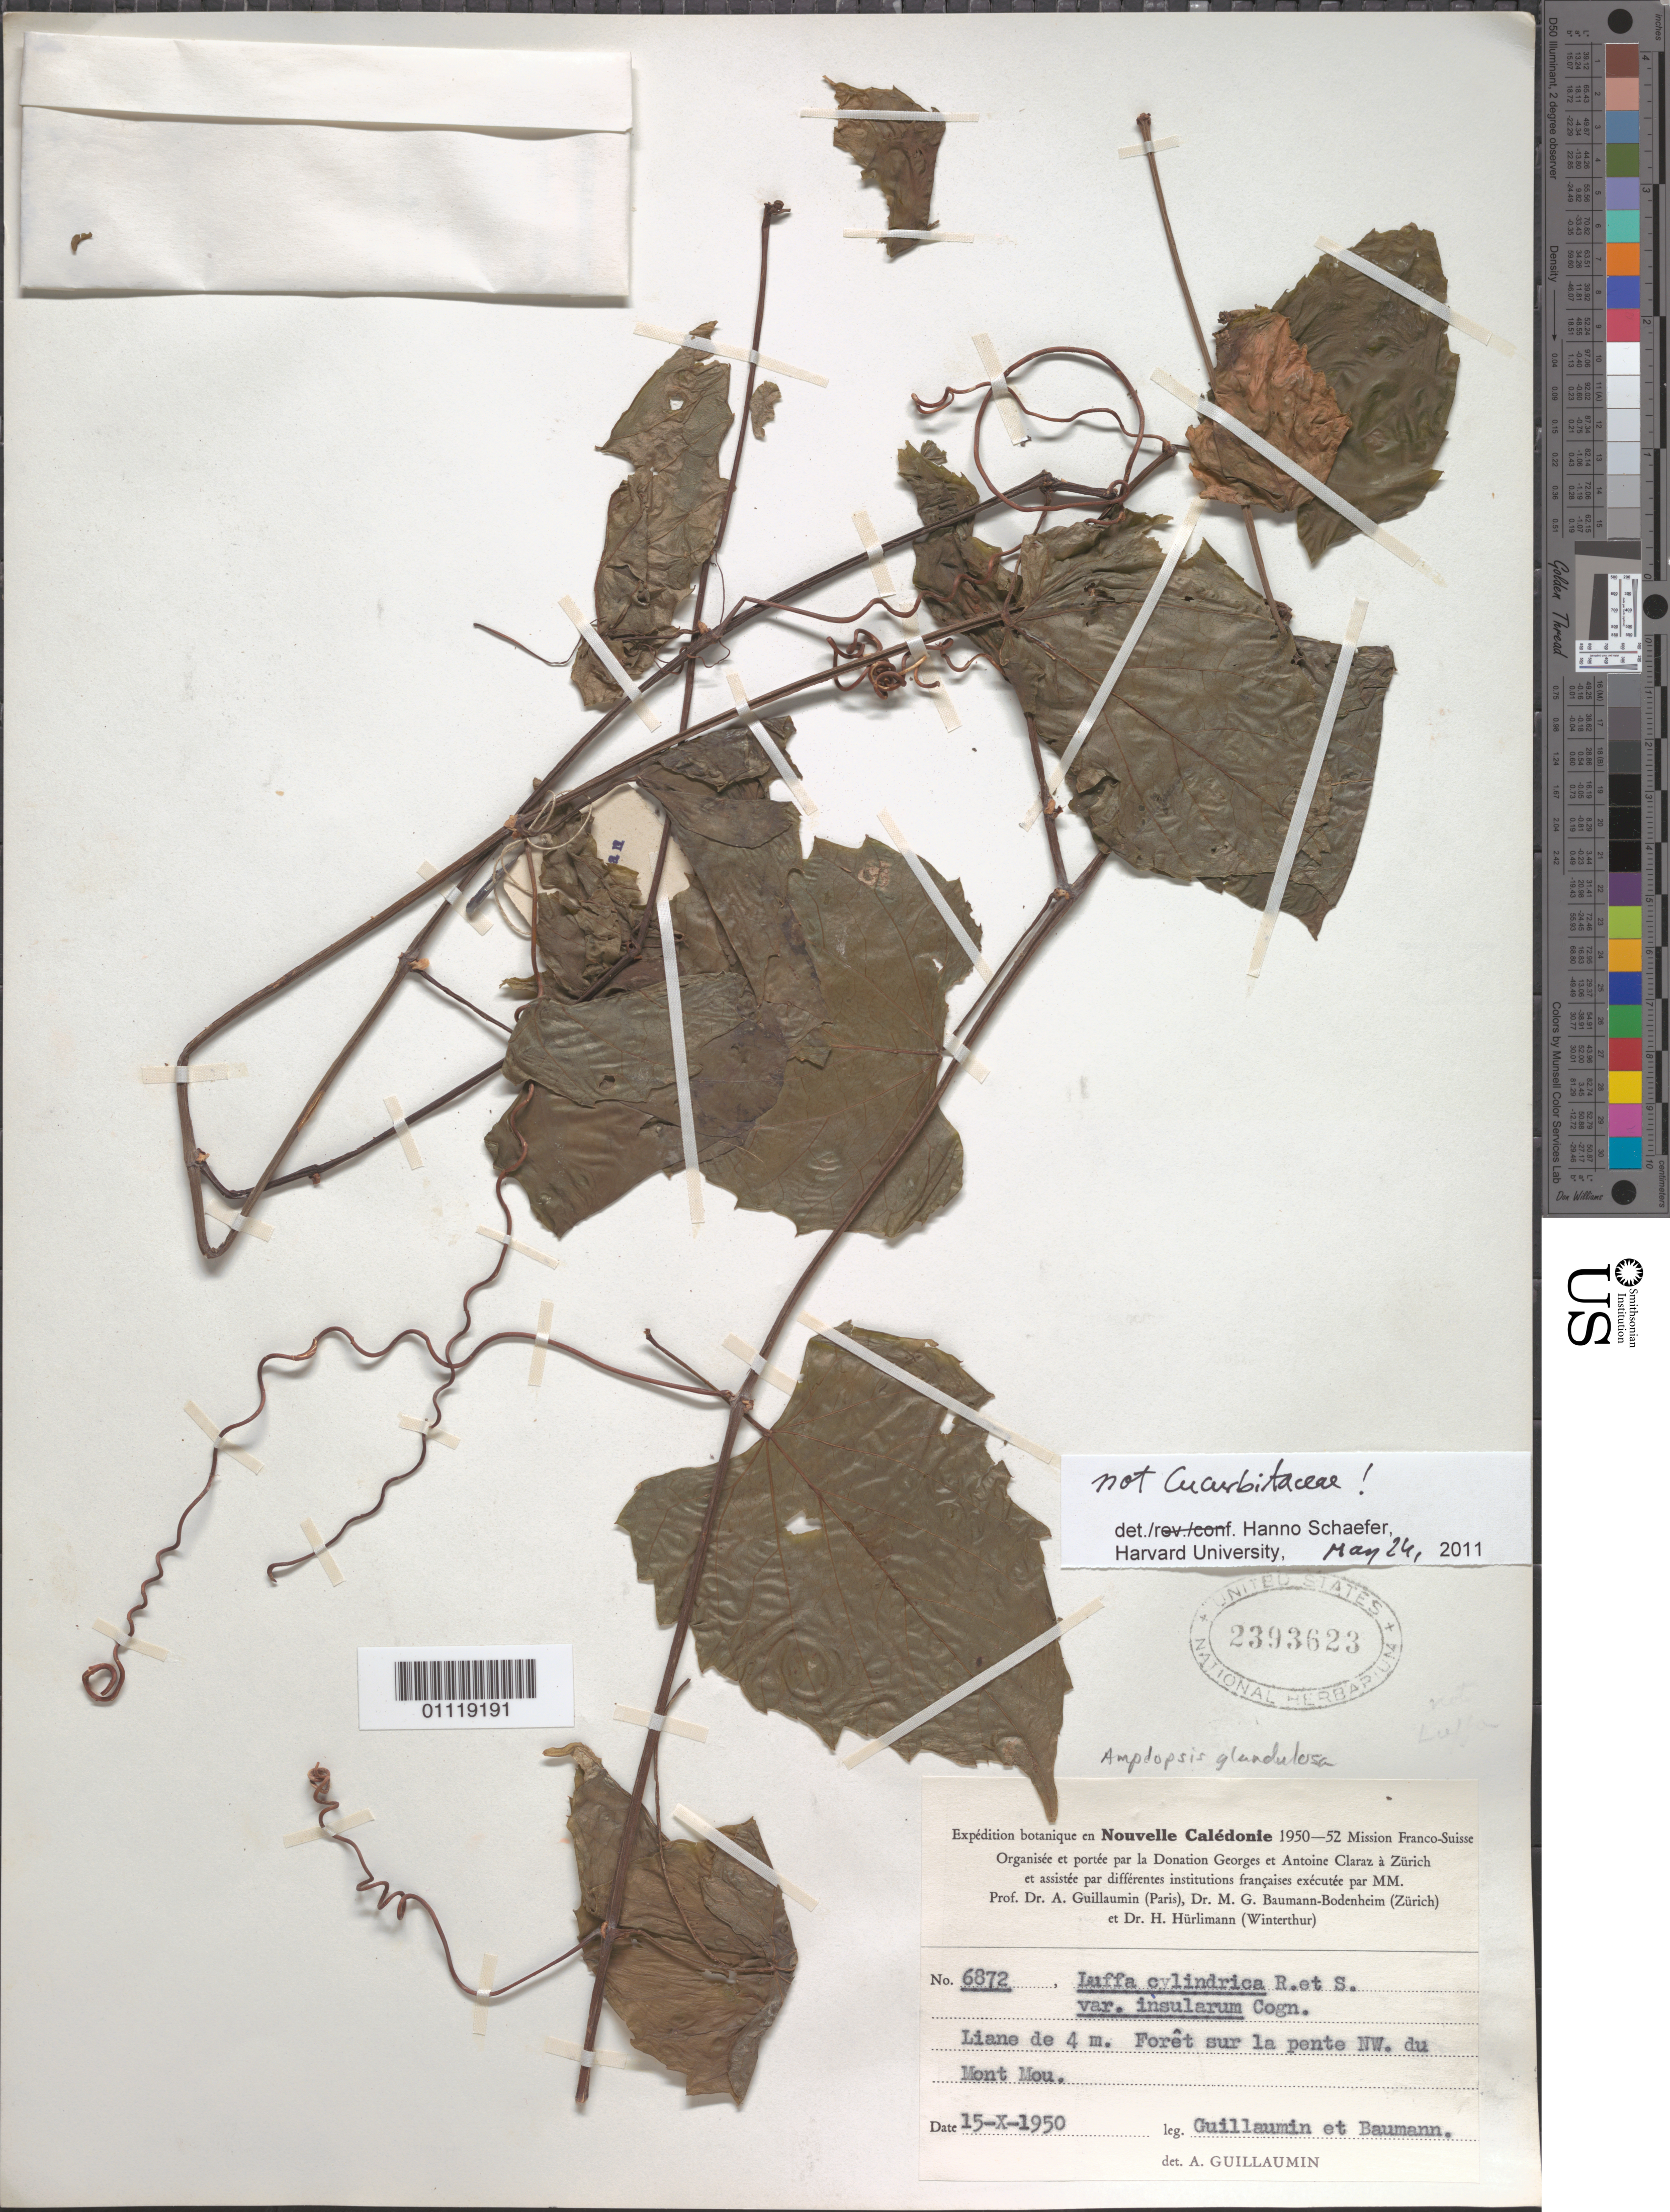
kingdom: Plantae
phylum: Tracheophyta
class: Magnoliopsida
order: Vitales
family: Vitaceae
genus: Ampelopsis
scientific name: Ampelopsis glandulosa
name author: (Wall.) Momiy.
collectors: A. Guillaumin & M. Baumann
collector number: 6872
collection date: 1950-10-15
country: New Caledonia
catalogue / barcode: US 2393623